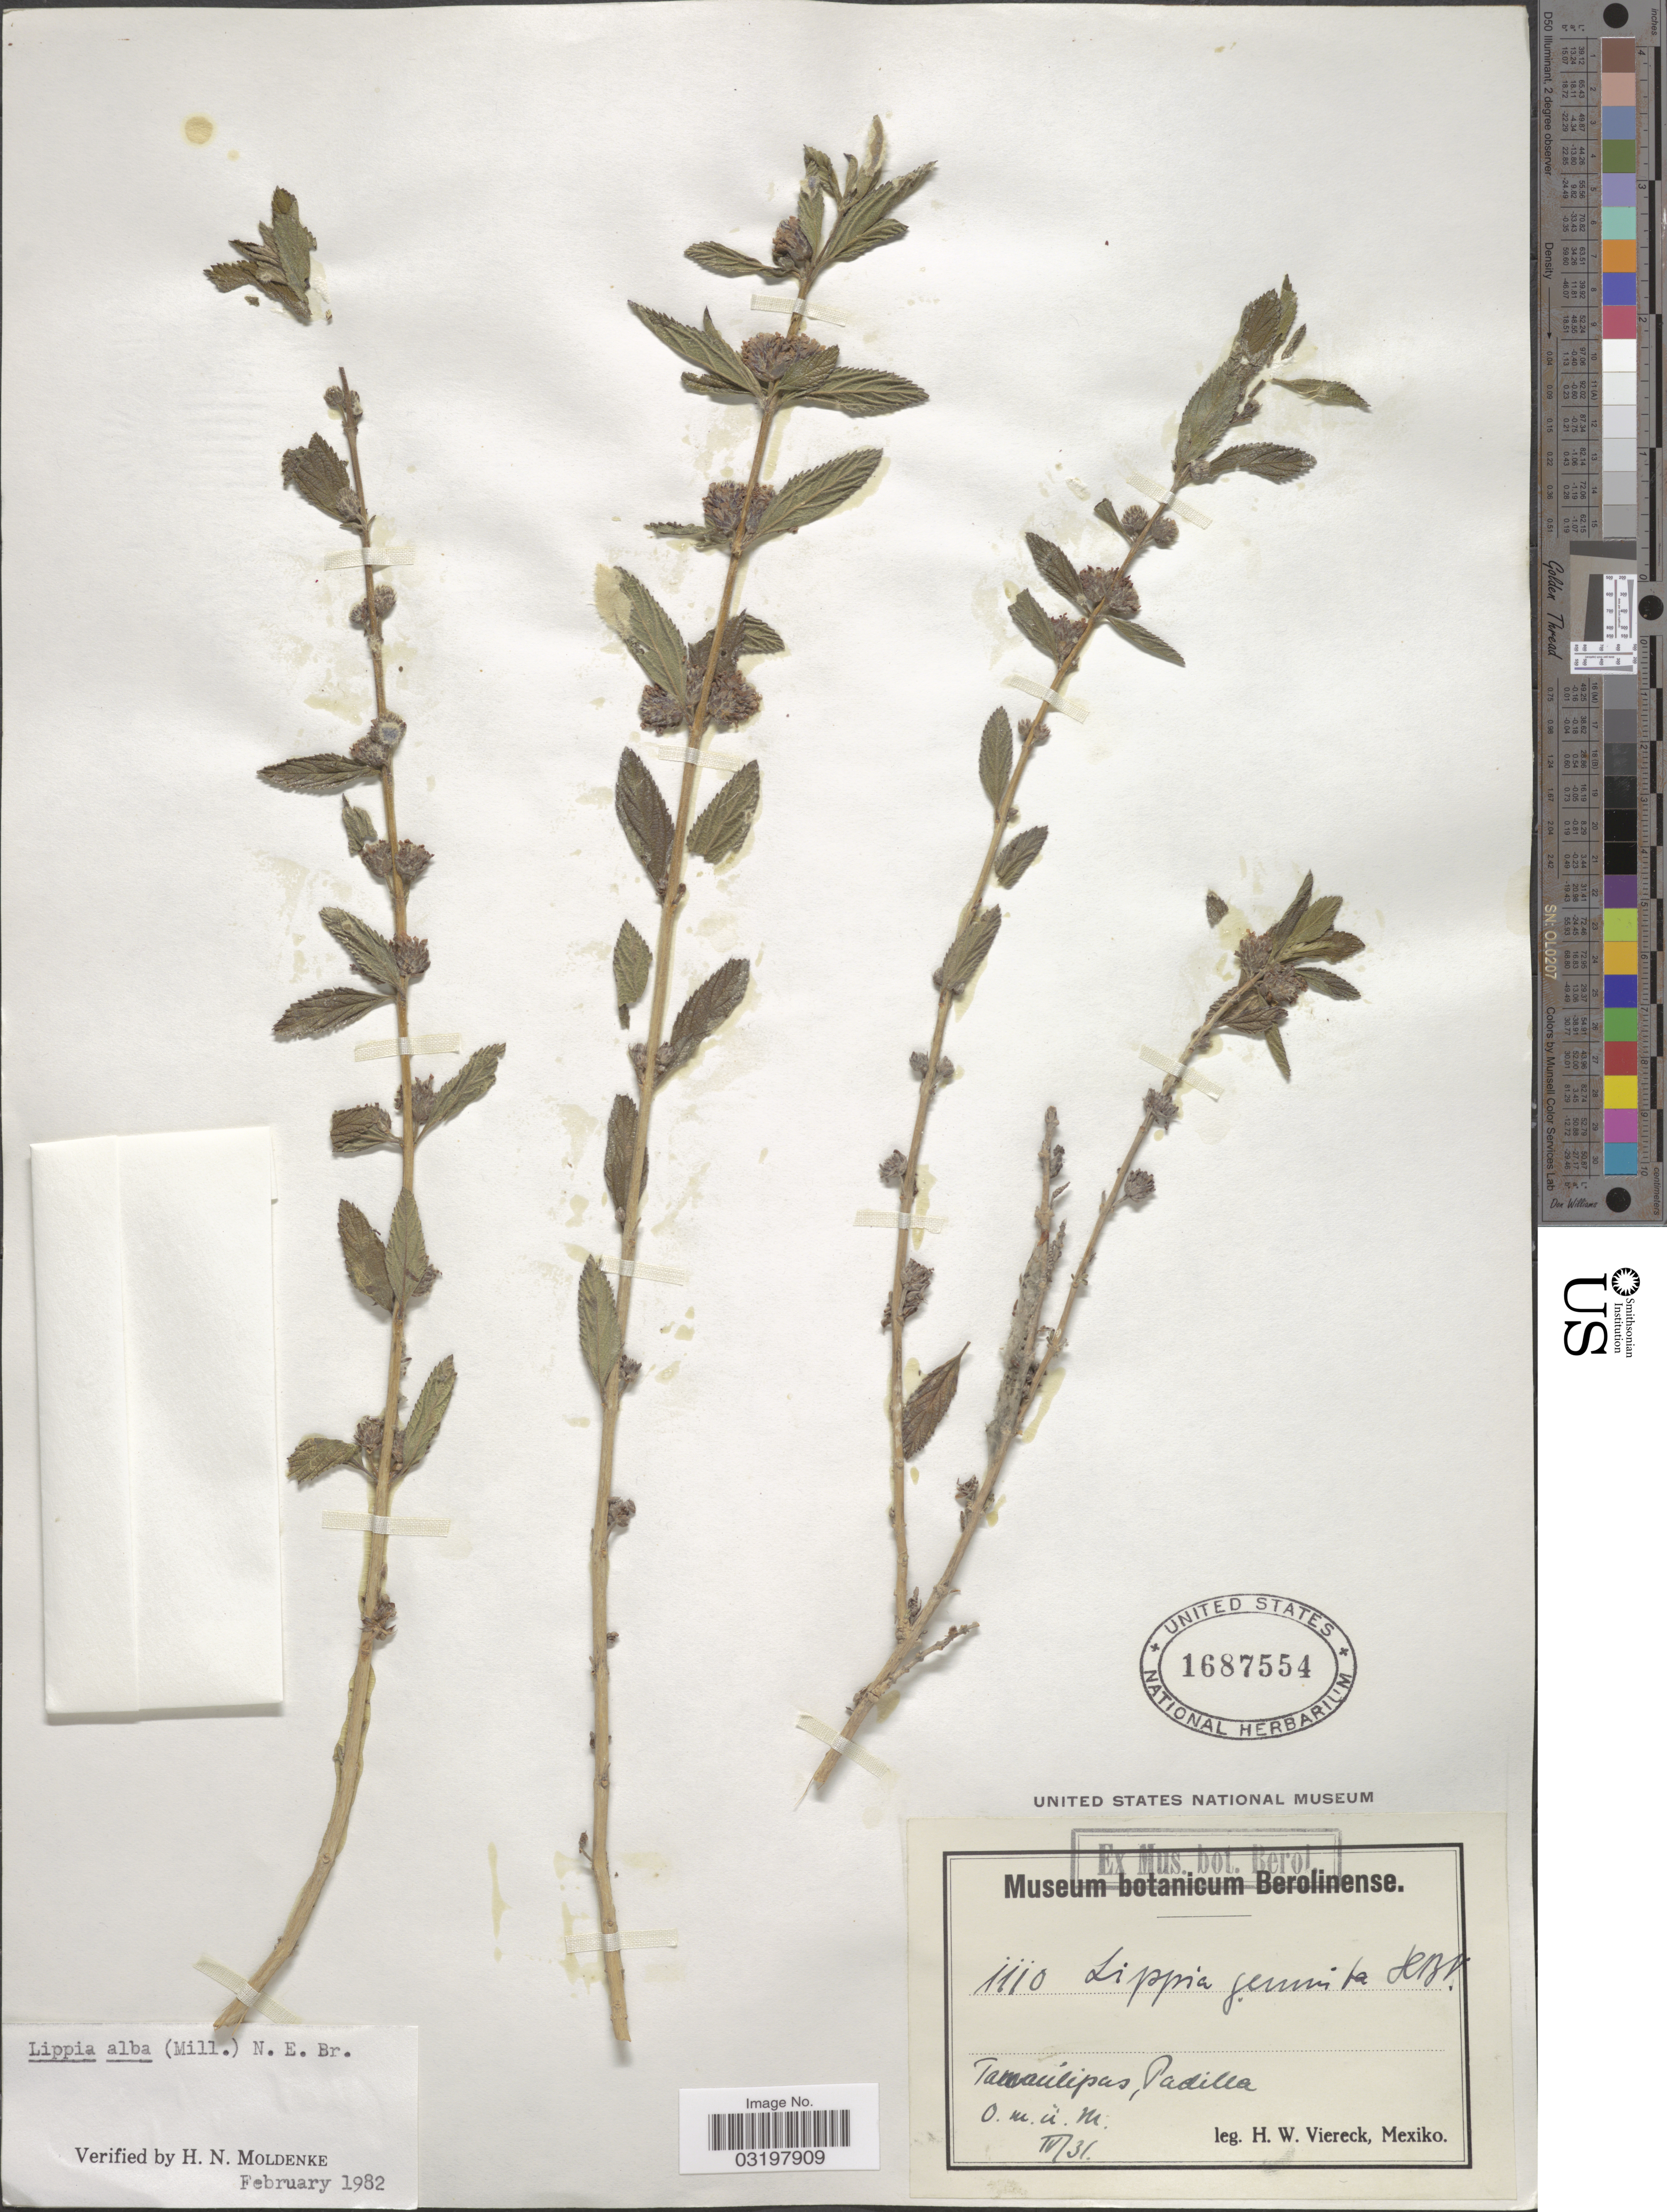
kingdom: Plantae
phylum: Tracheophyta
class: Magnoliopsida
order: Lamiales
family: Verbenaceae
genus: Lippia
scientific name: Lippia alba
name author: (Mill.) N.E. Br. ex Britton & P. Wilson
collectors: H. W. Viereck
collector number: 1110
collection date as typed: Transcribed d/m/y: /4/31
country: Mexico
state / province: Tamaulipas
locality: Padilla.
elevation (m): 0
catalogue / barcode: US 1687554